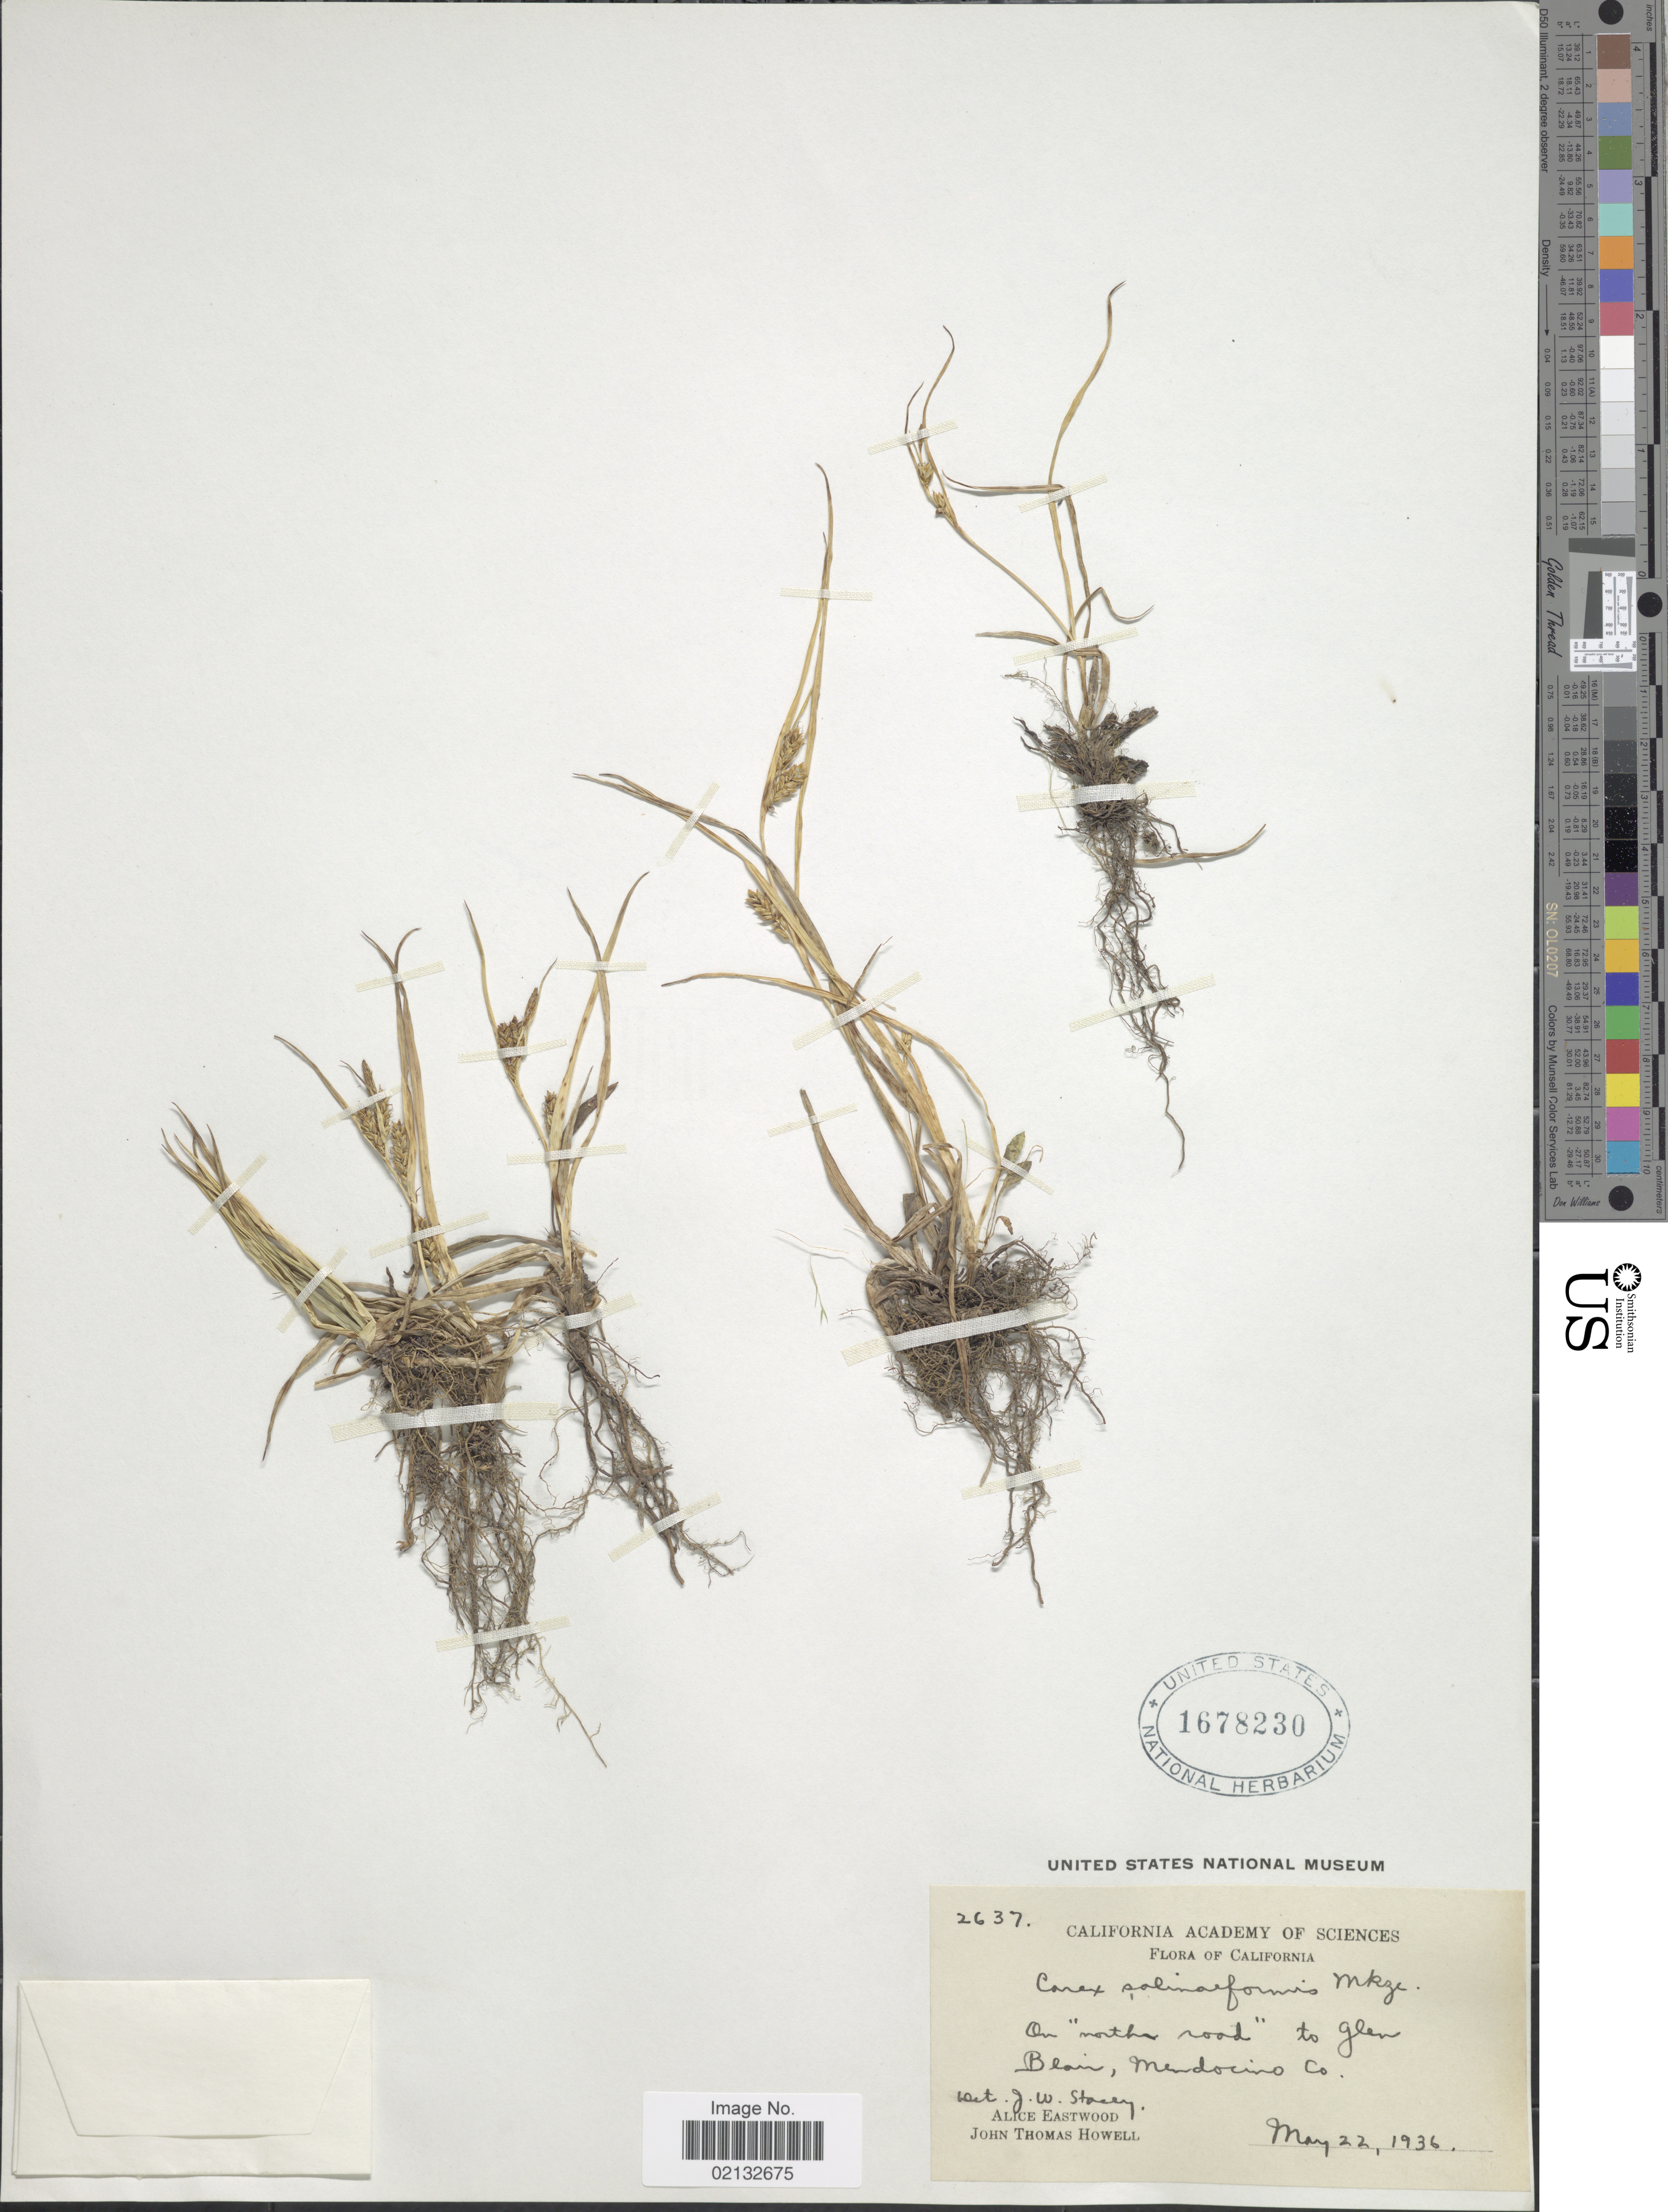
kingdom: Plantae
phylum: Tracheophyta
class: Liliopsida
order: Poales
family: Cyperaceae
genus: Carex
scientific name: Carex saliniformis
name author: Mack.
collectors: A. Eastwood & J. T. Howell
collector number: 2637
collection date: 1936-05-22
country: United States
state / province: California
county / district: Mendocino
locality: On north road to Glen Blain, Mendocino Co.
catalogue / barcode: US 1678230